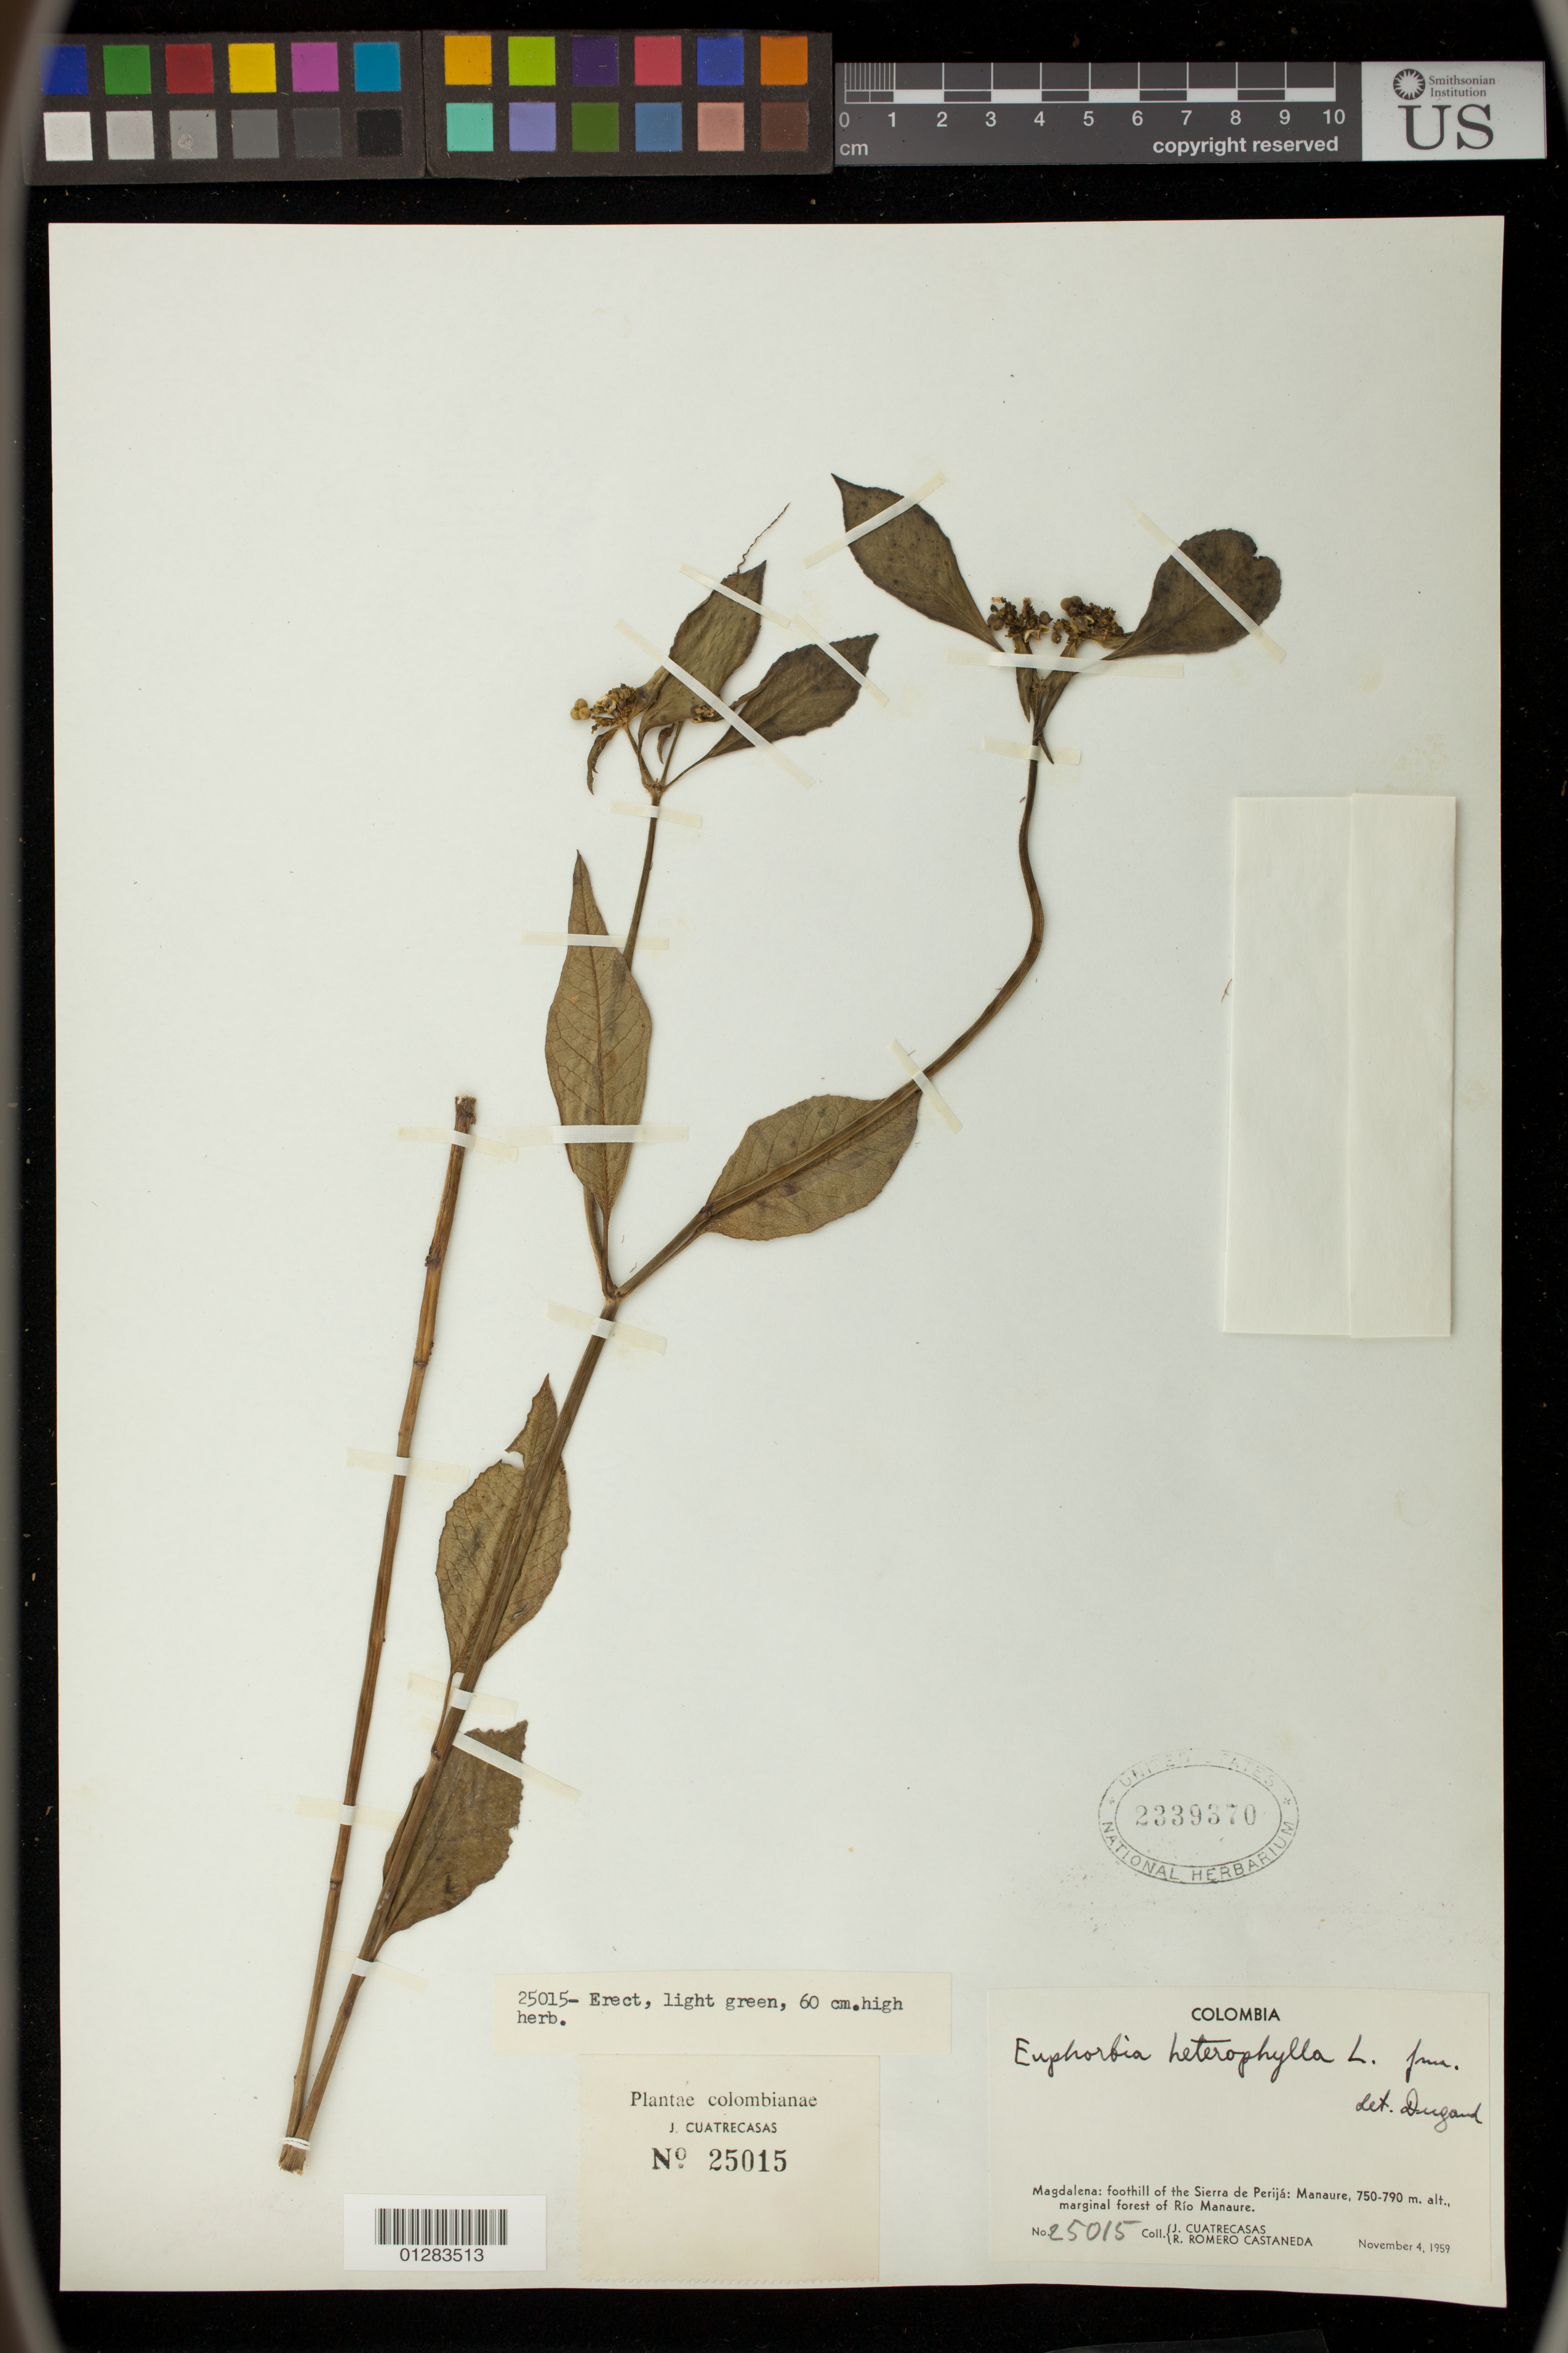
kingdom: Plantae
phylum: Tracheophyta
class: Magnoliopsida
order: Malpighiales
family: Euphorbiaceae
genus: Euphorbia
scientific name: Euphorbia heterophylla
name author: L.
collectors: J. Cuatrecasas & R. Romero Castañeda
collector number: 25015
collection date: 1959-11-04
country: Colombia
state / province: Magdalena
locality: Foothill of the Sierra de Perijá: Manaure: marginal forest of Río Manaure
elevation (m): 750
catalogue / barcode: US 2339370